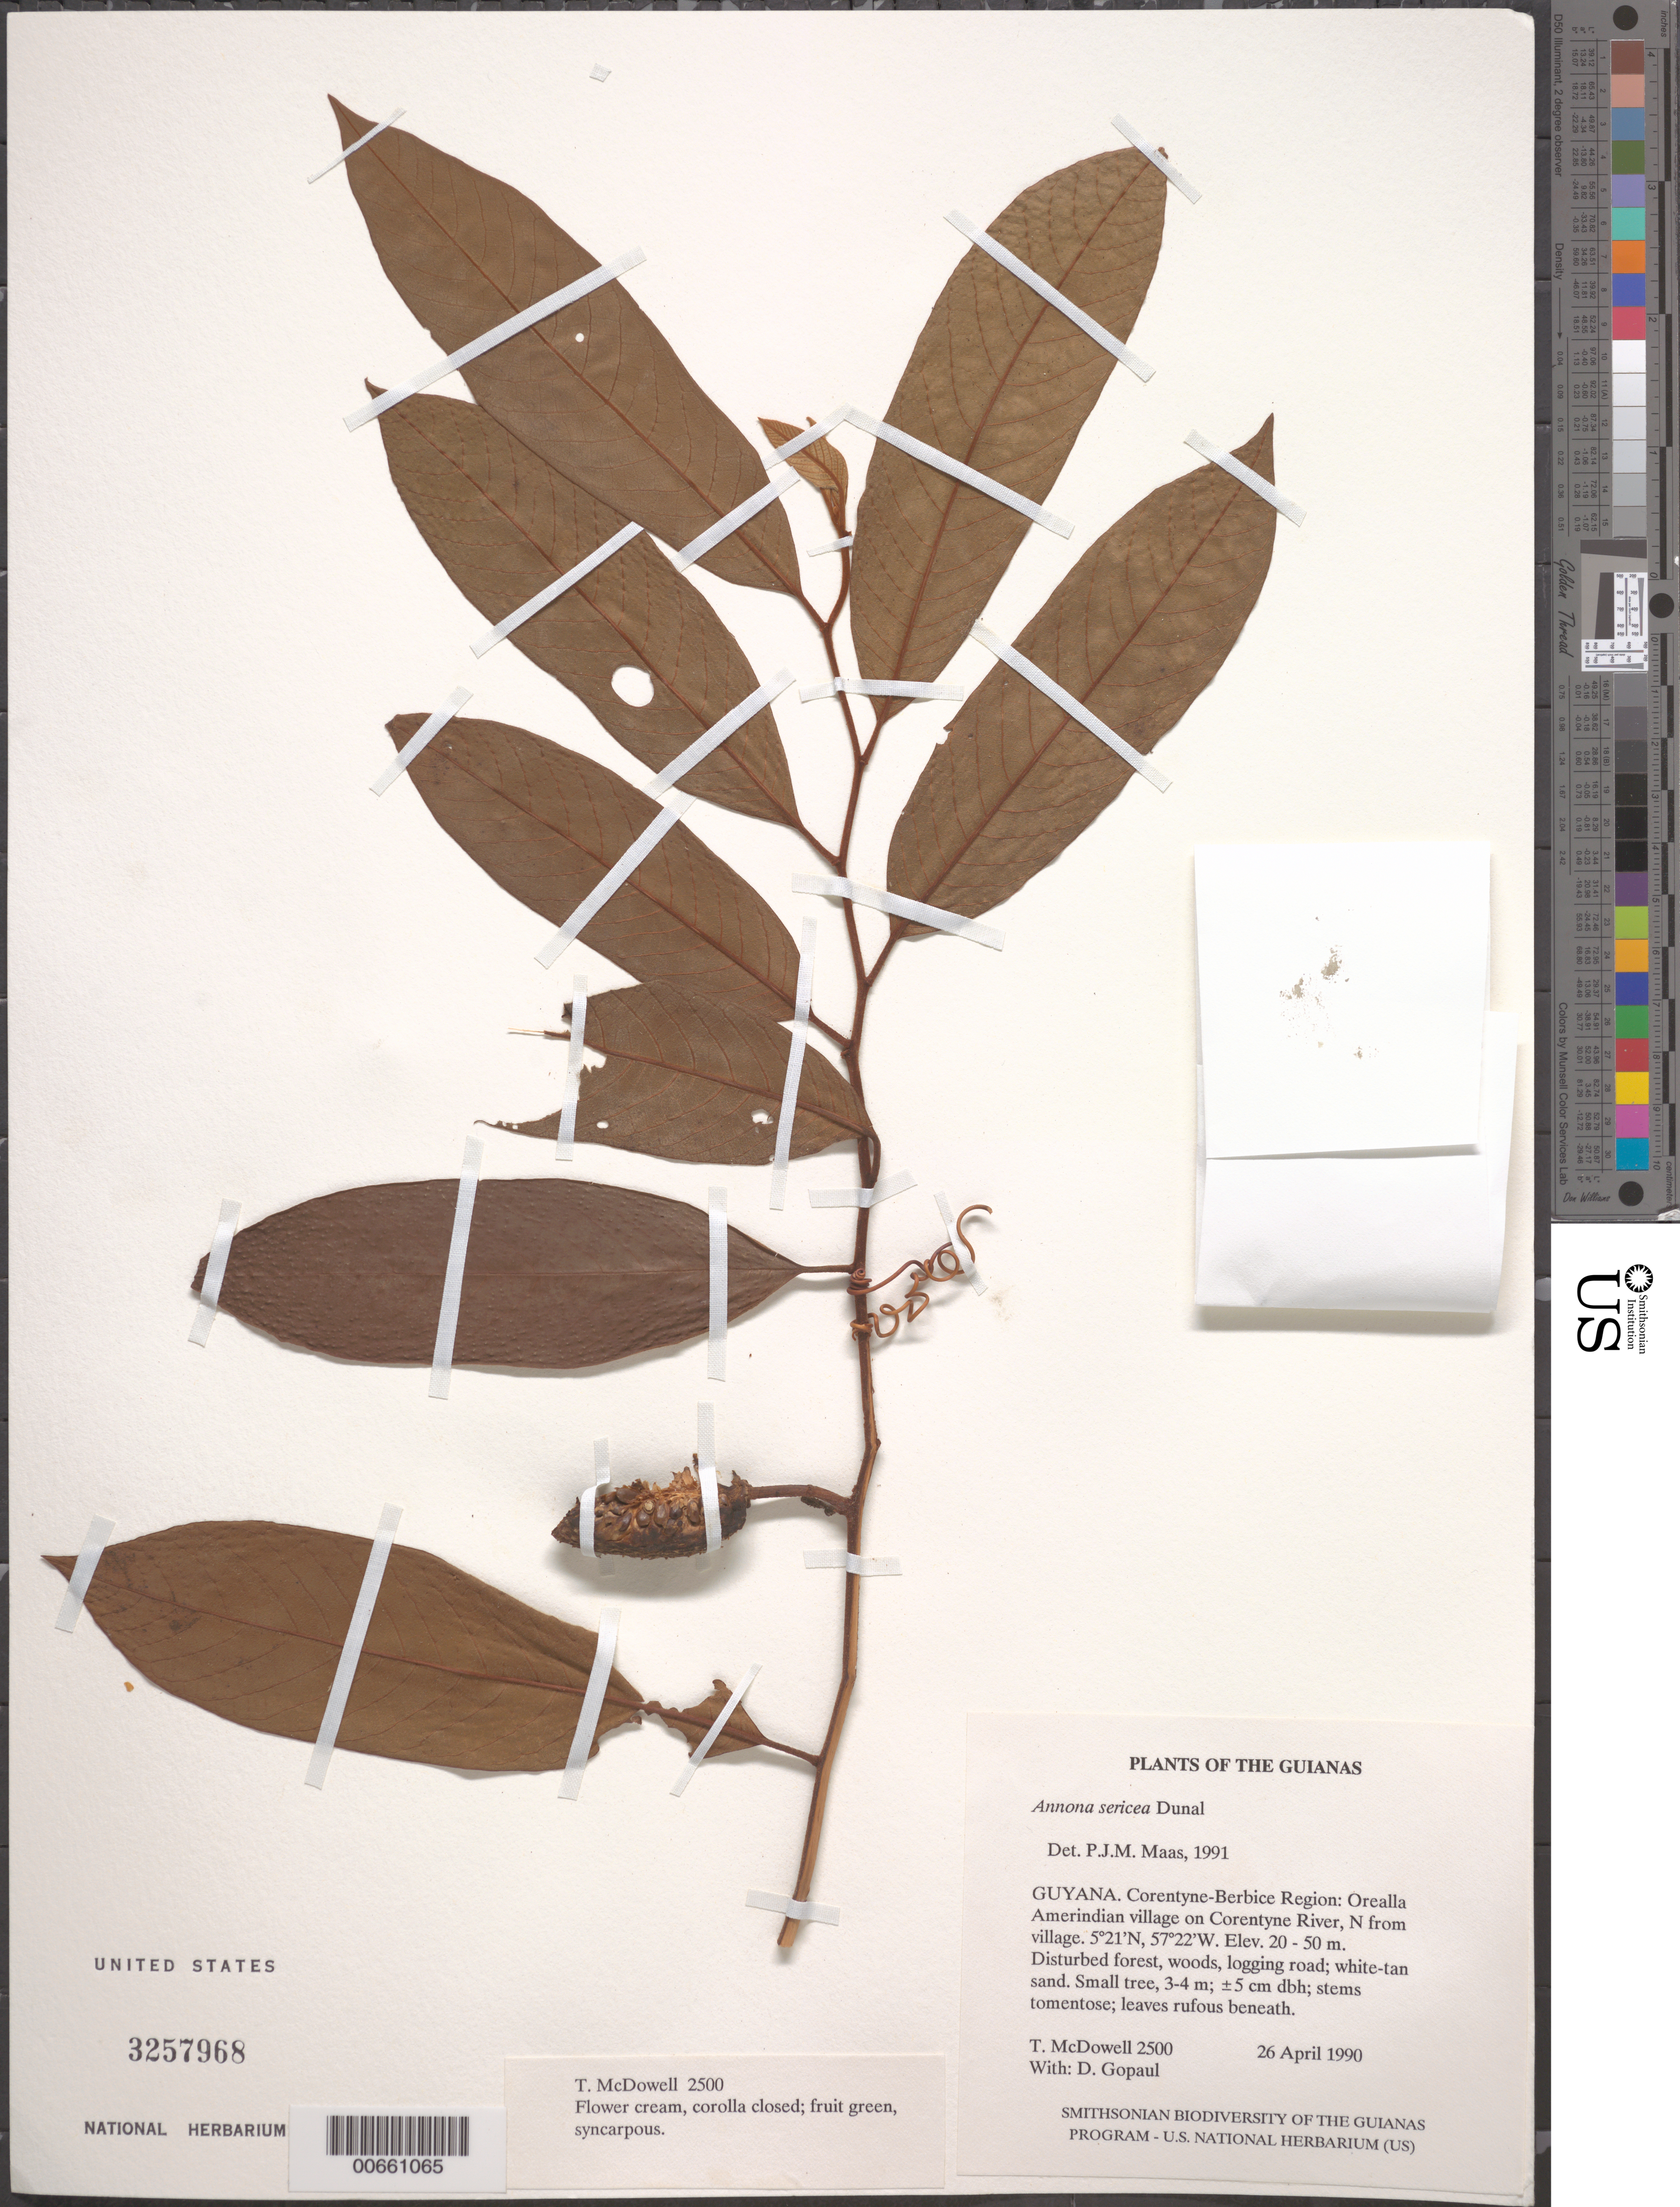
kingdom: Plantae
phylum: Tracheophyta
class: Magnoliopsida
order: Magnoliales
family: Annonaceae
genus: Annona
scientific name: Annona sericea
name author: Dunal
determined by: Maas, Paul J. M.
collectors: T. McDowell & D. Gopaul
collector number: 2500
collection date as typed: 26 April 1990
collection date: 1990-04-26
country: Guyana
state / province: E. Berbice-Corentyne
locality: Orealla Amerindian village on Corentyne River, N from village up escarpment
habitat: Disturbed forest, woods, logging road; white and tan sand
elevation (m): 20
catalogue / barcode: US 3257968